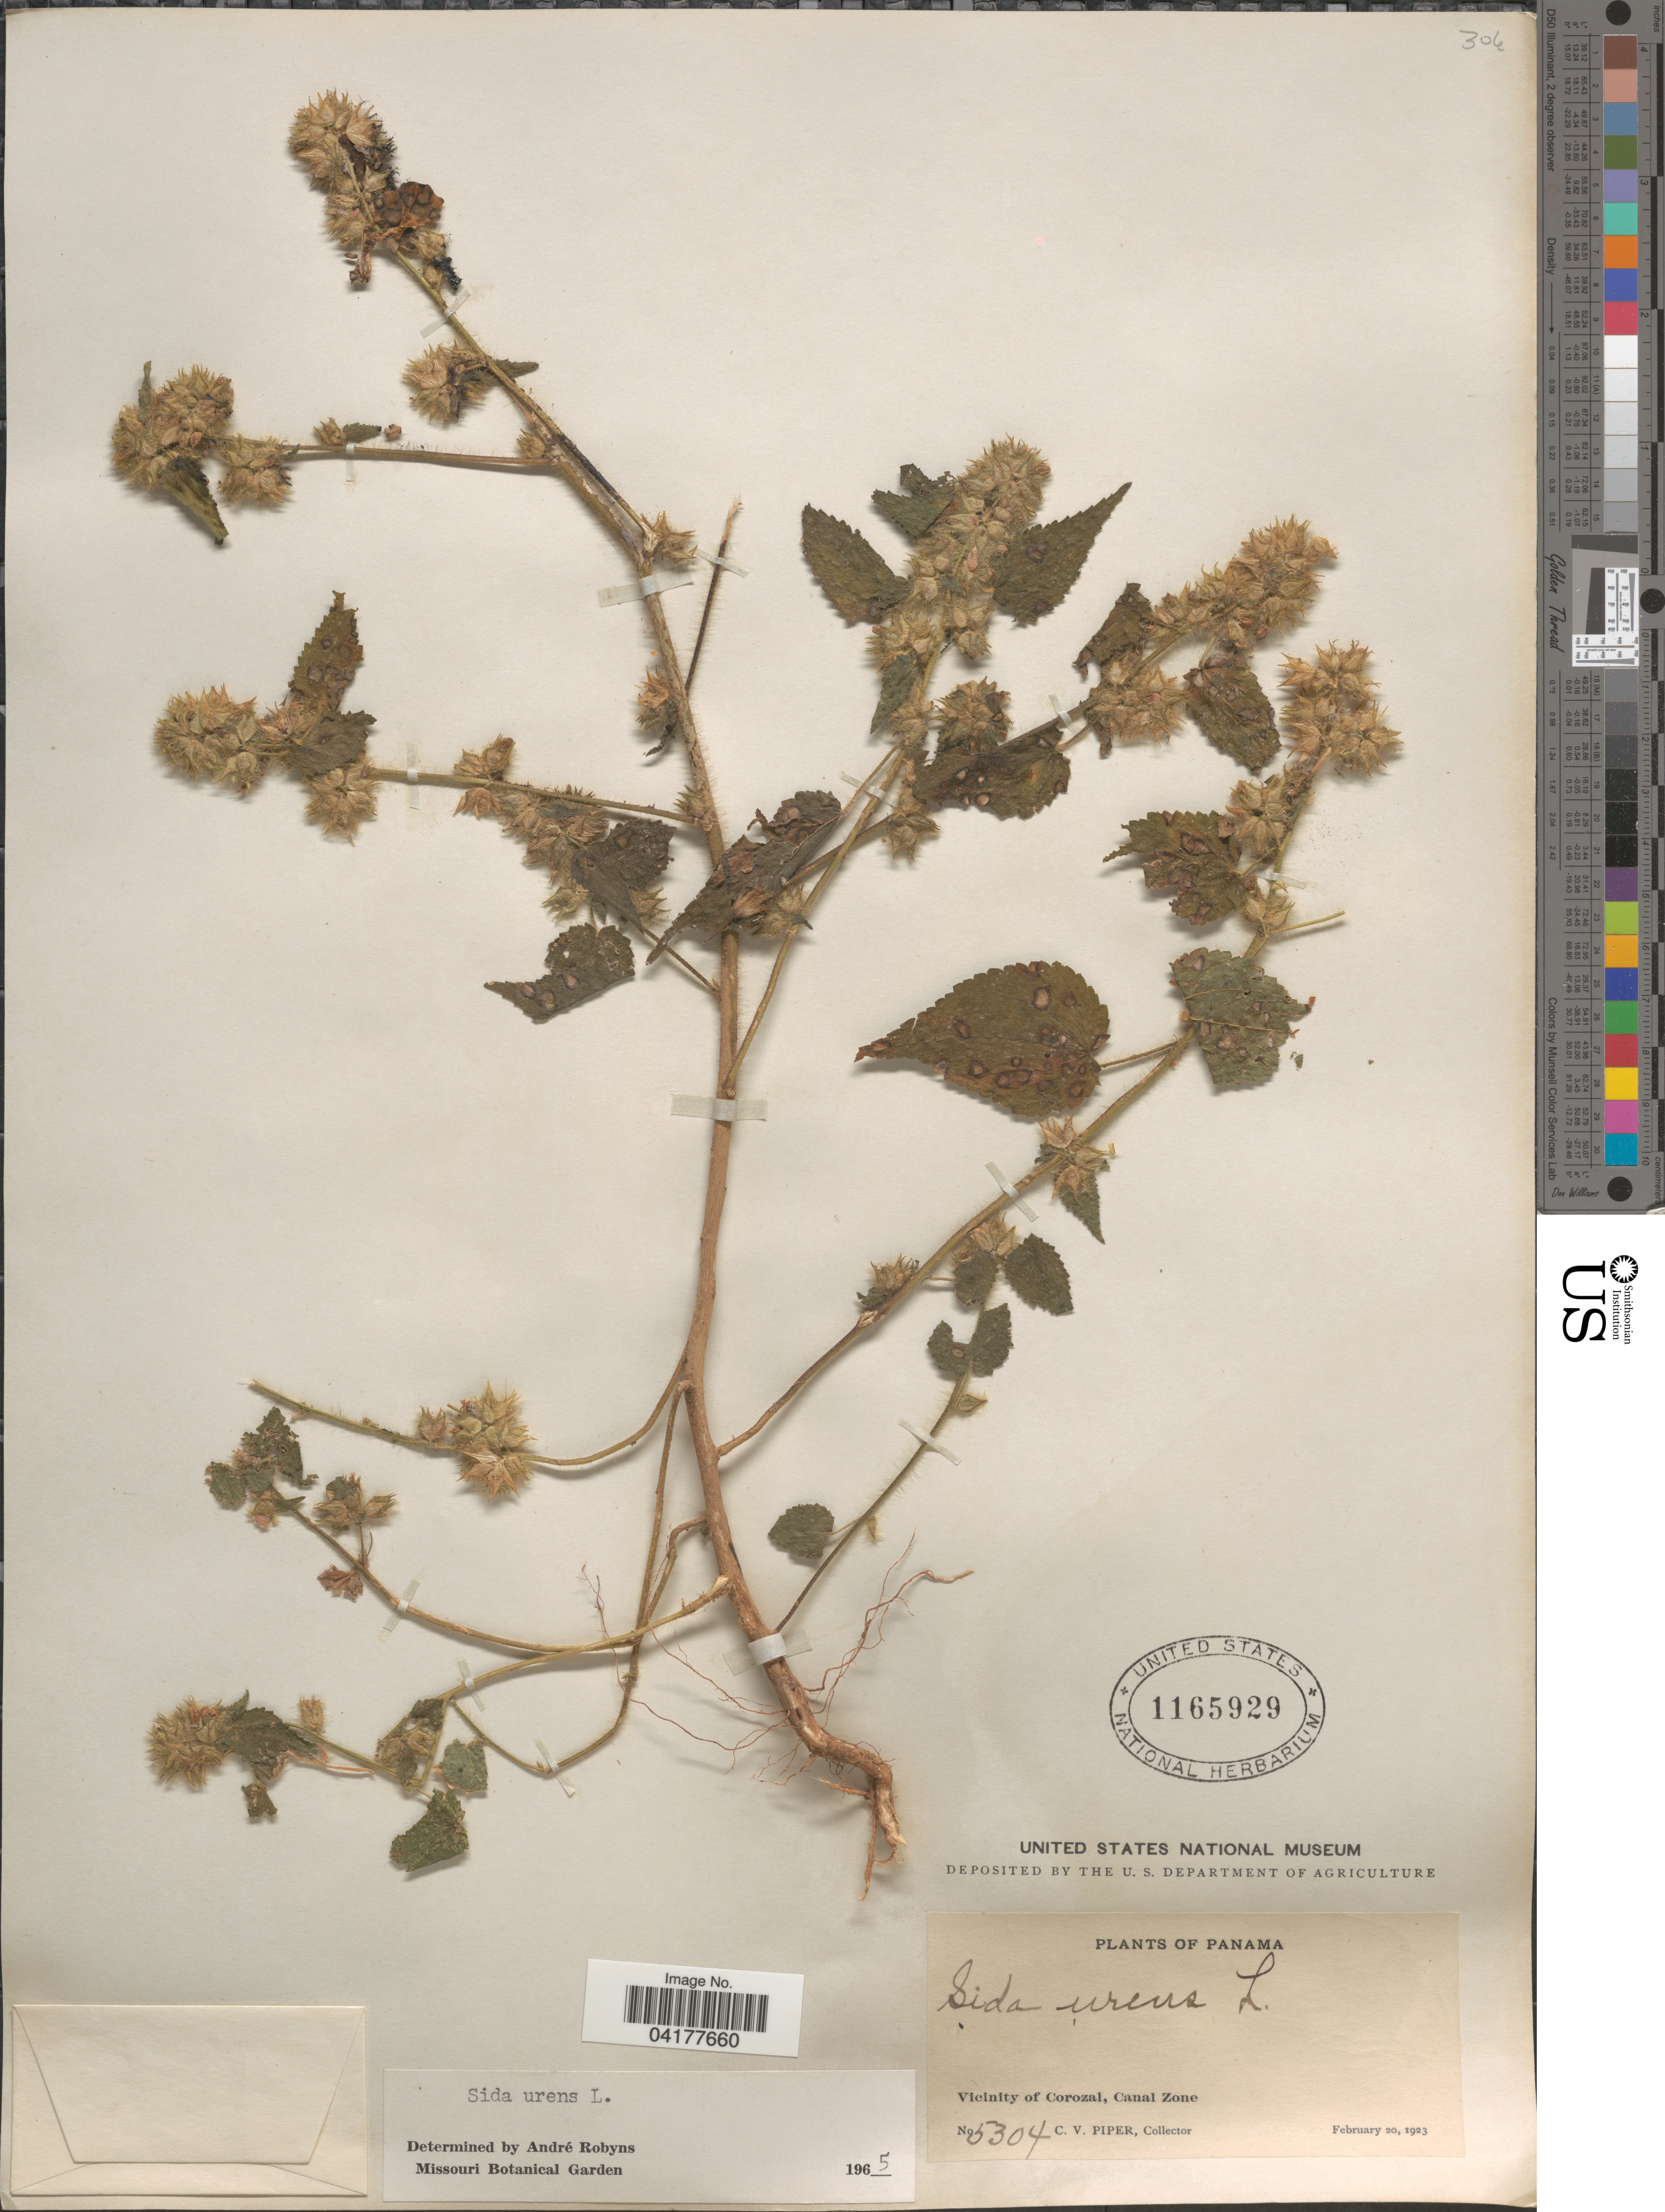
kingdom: Plantae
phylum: Tracheophyta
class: Magnoliopsida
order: Malvales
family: Malvaceae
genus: Sida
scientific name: Sida urens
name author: L.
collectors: C. V. Piper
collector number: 5304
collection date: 1923-02-20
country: Panama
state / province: Colón / Panamá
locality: Vicinity of Corozal, Canal Zone.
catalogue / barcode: US 1165929